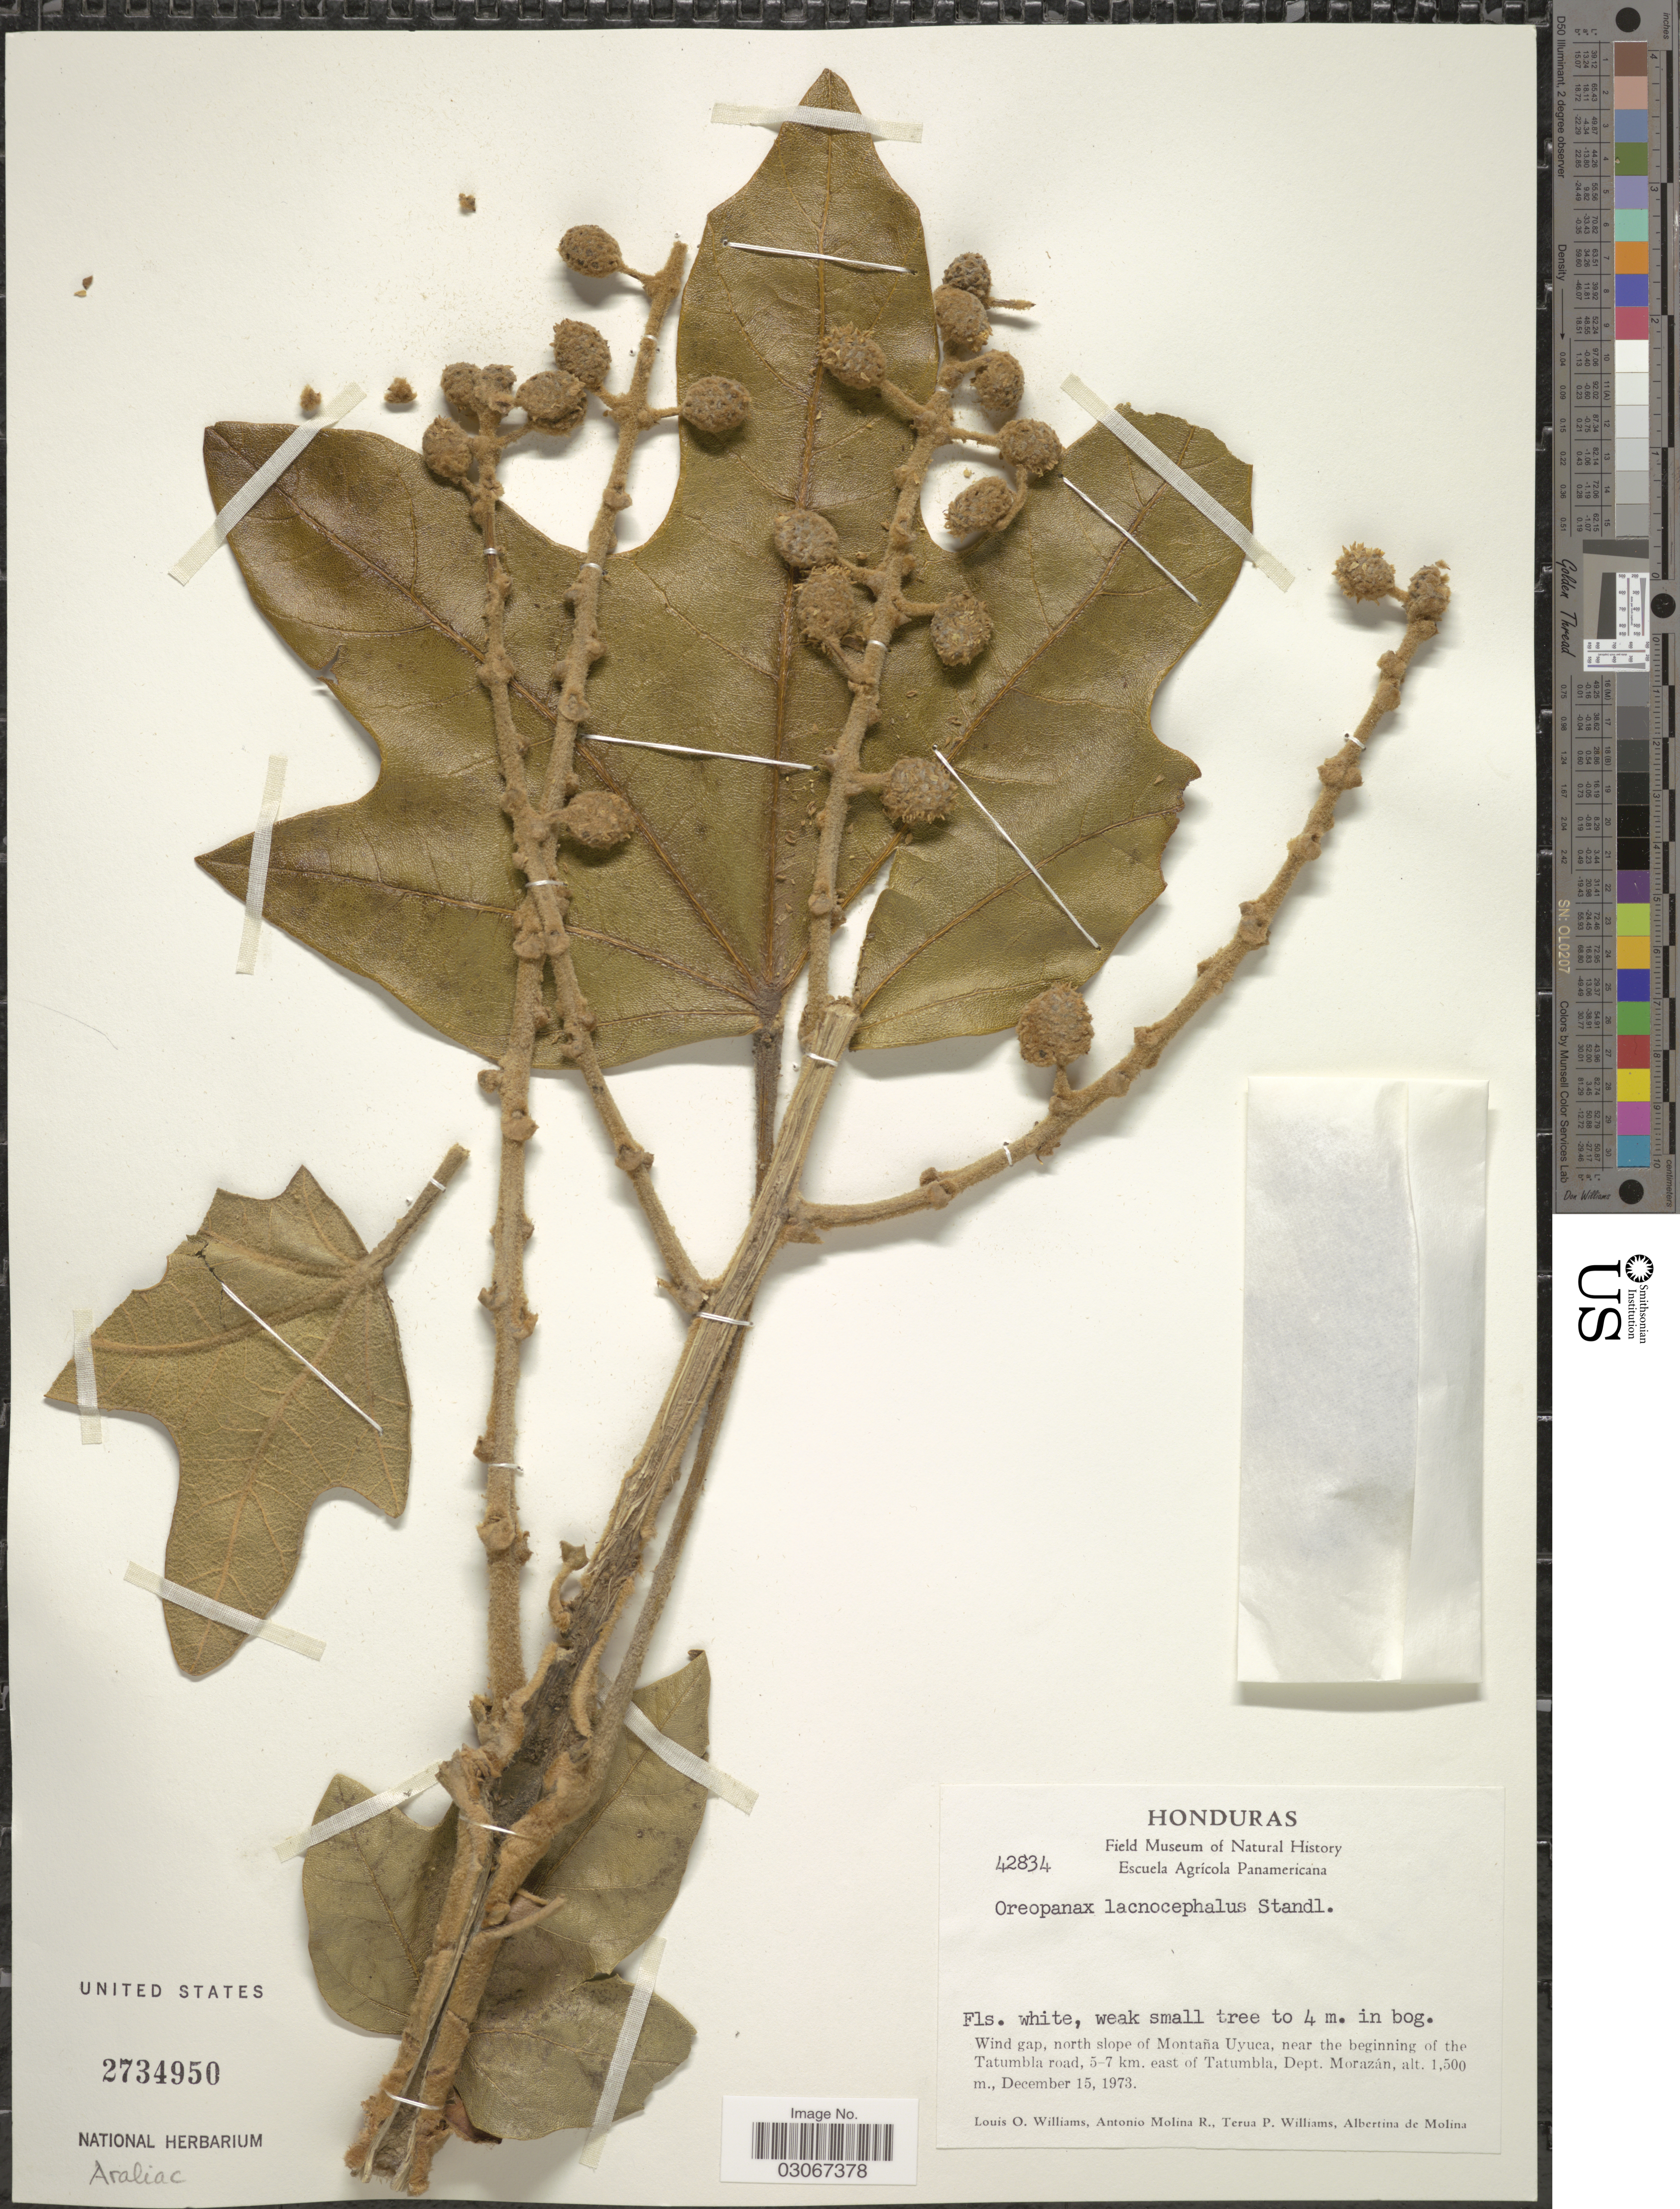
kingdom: Plantae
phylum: Tracheophyta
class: Magnoliopsida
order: Apiales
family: Araliaceae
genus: Oreopanax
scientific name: Oreopanax lachnocephalus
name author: Standl.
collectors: L. O. Williams, A. Molina R., T. Williams & A. R. Molina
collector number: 42834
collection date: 1973-12-15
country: Honduras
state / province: Fco. Morazán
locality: Wind gap, north slope of Montaña Uyuca, near the beginning of the Tatumbla road, 5-7 km. east of Tatumbla, Dept. Morazán.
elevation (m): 1500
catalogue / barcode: US 2734950